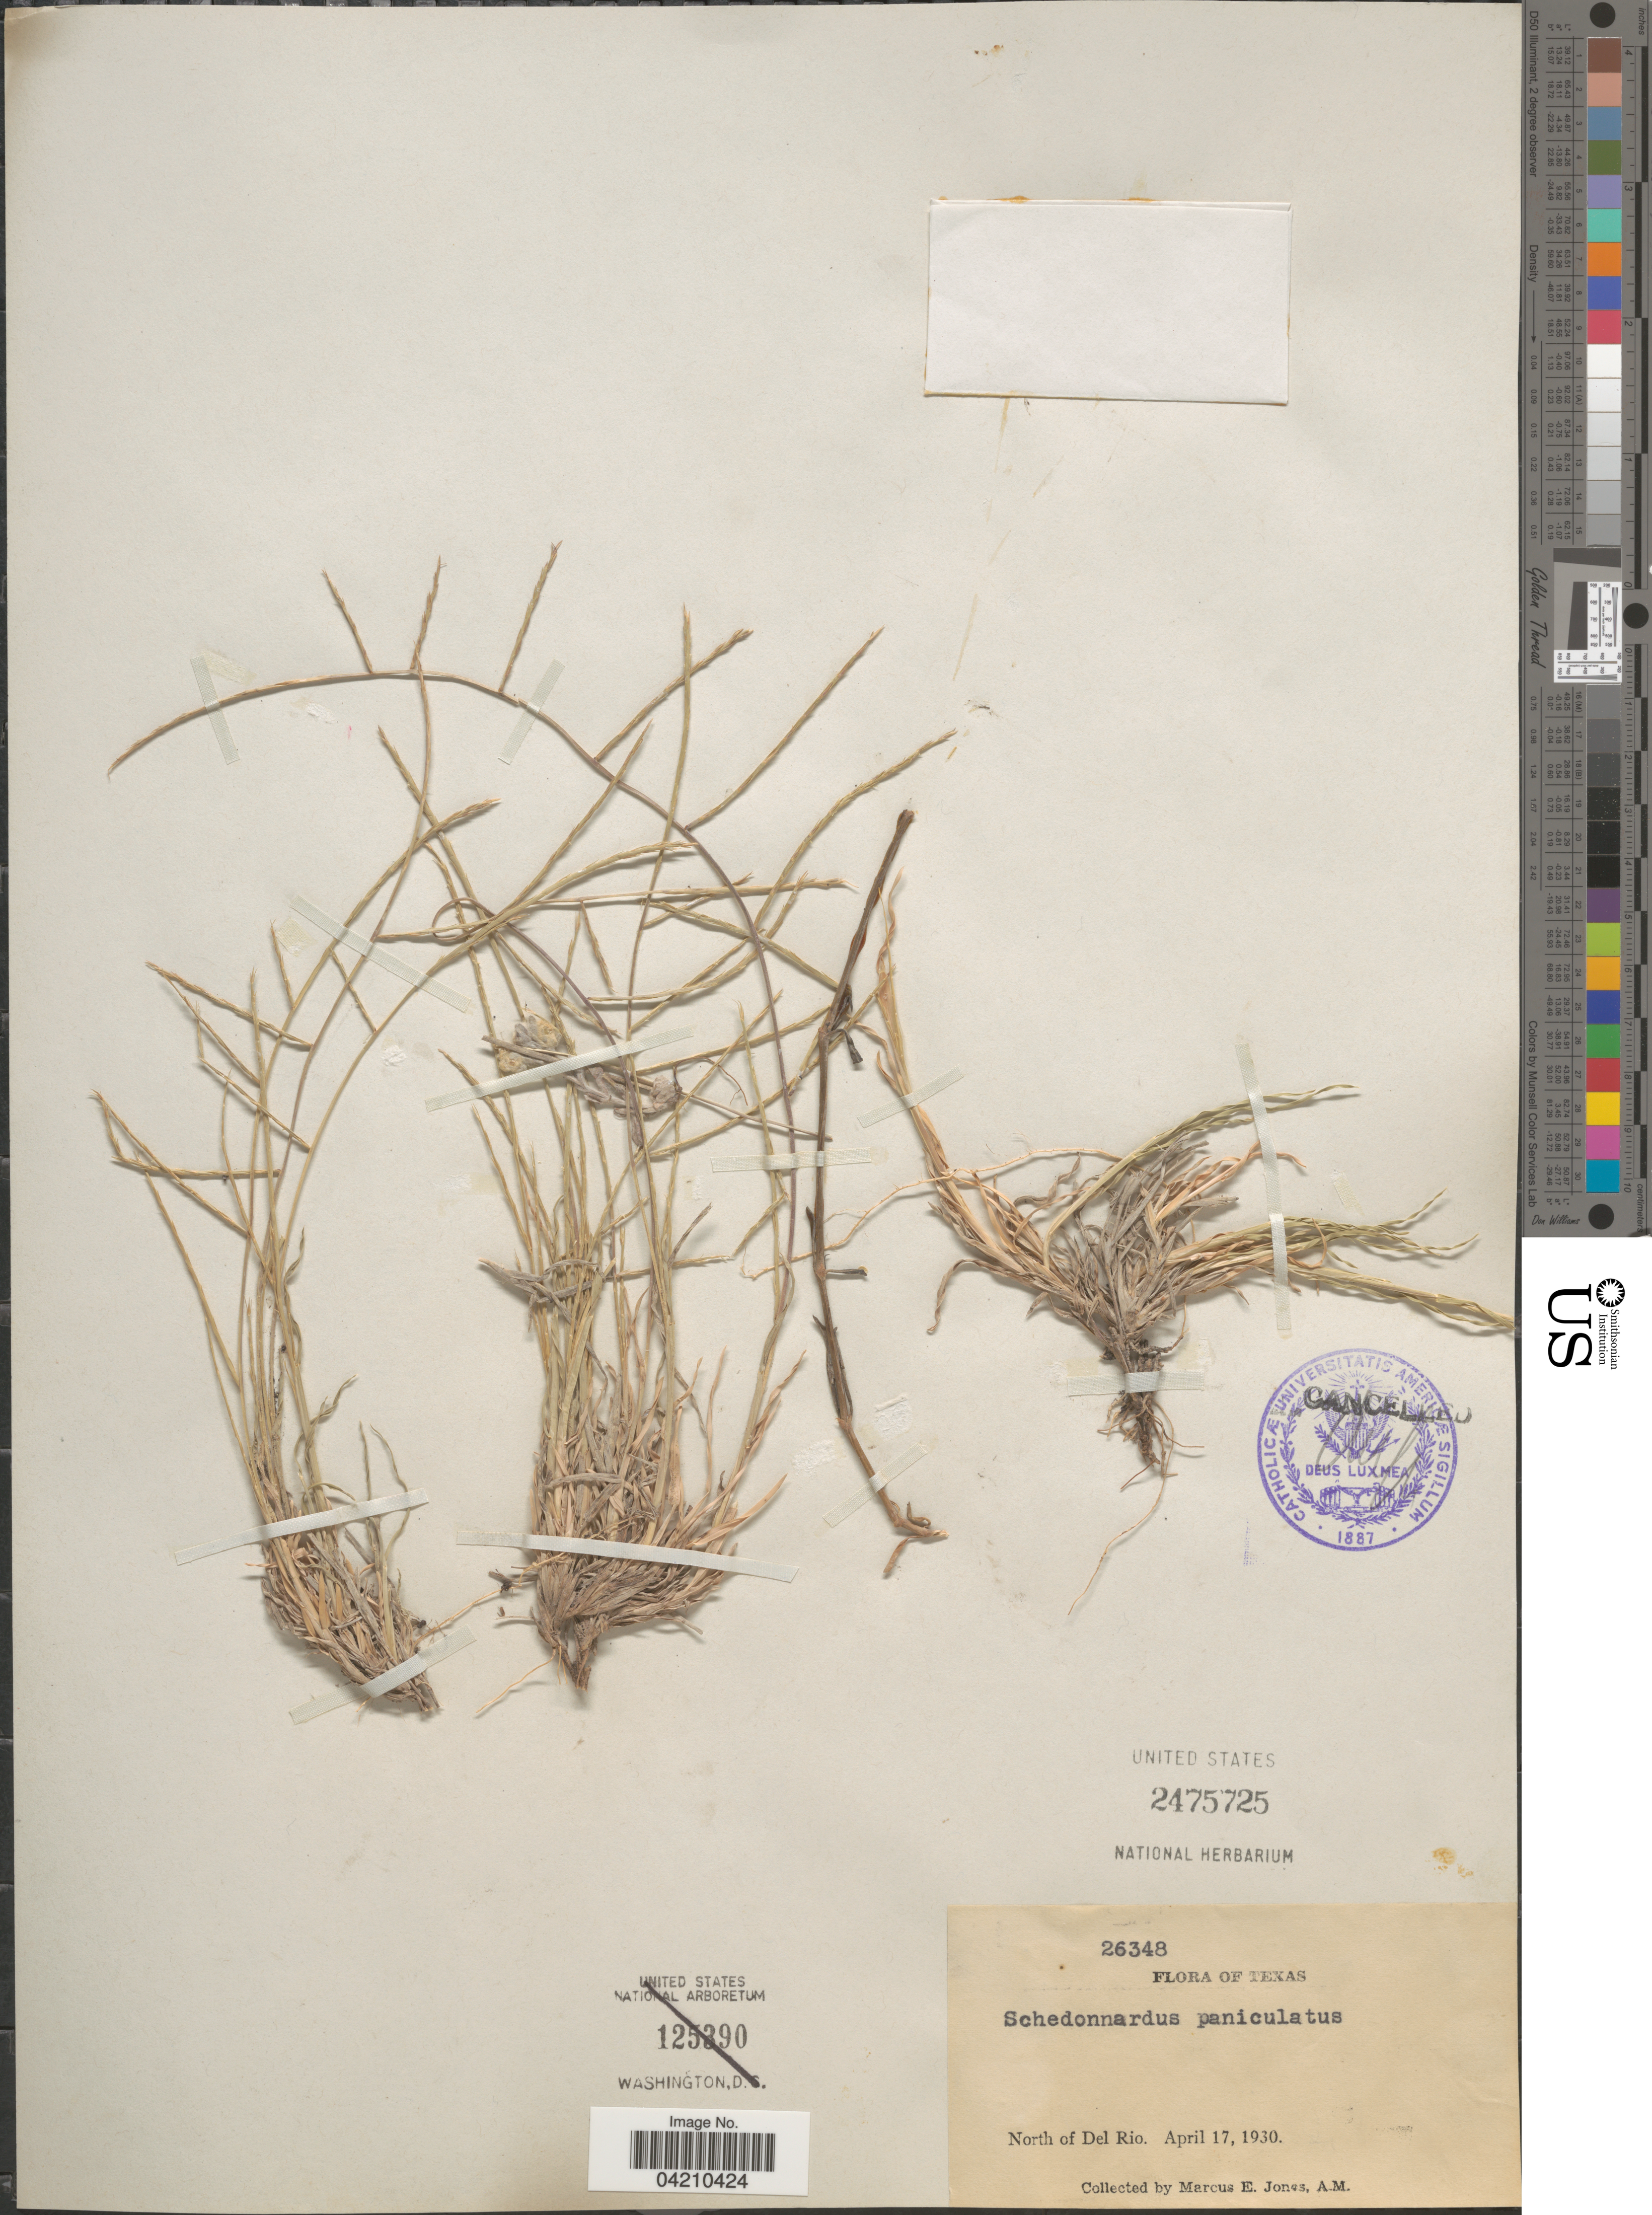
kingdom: Plantae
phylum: Tracheophyta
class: Liliopsida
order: Poales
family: Poaceae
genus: Muhlenbergia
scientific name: Muhlenbergia paniculata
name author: (Nutt.) Columbus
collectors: M. E. Jones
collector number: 26348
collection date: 1930-04-17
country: United States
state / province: Texas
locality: North of Del Rio.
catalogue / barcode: US 2475725